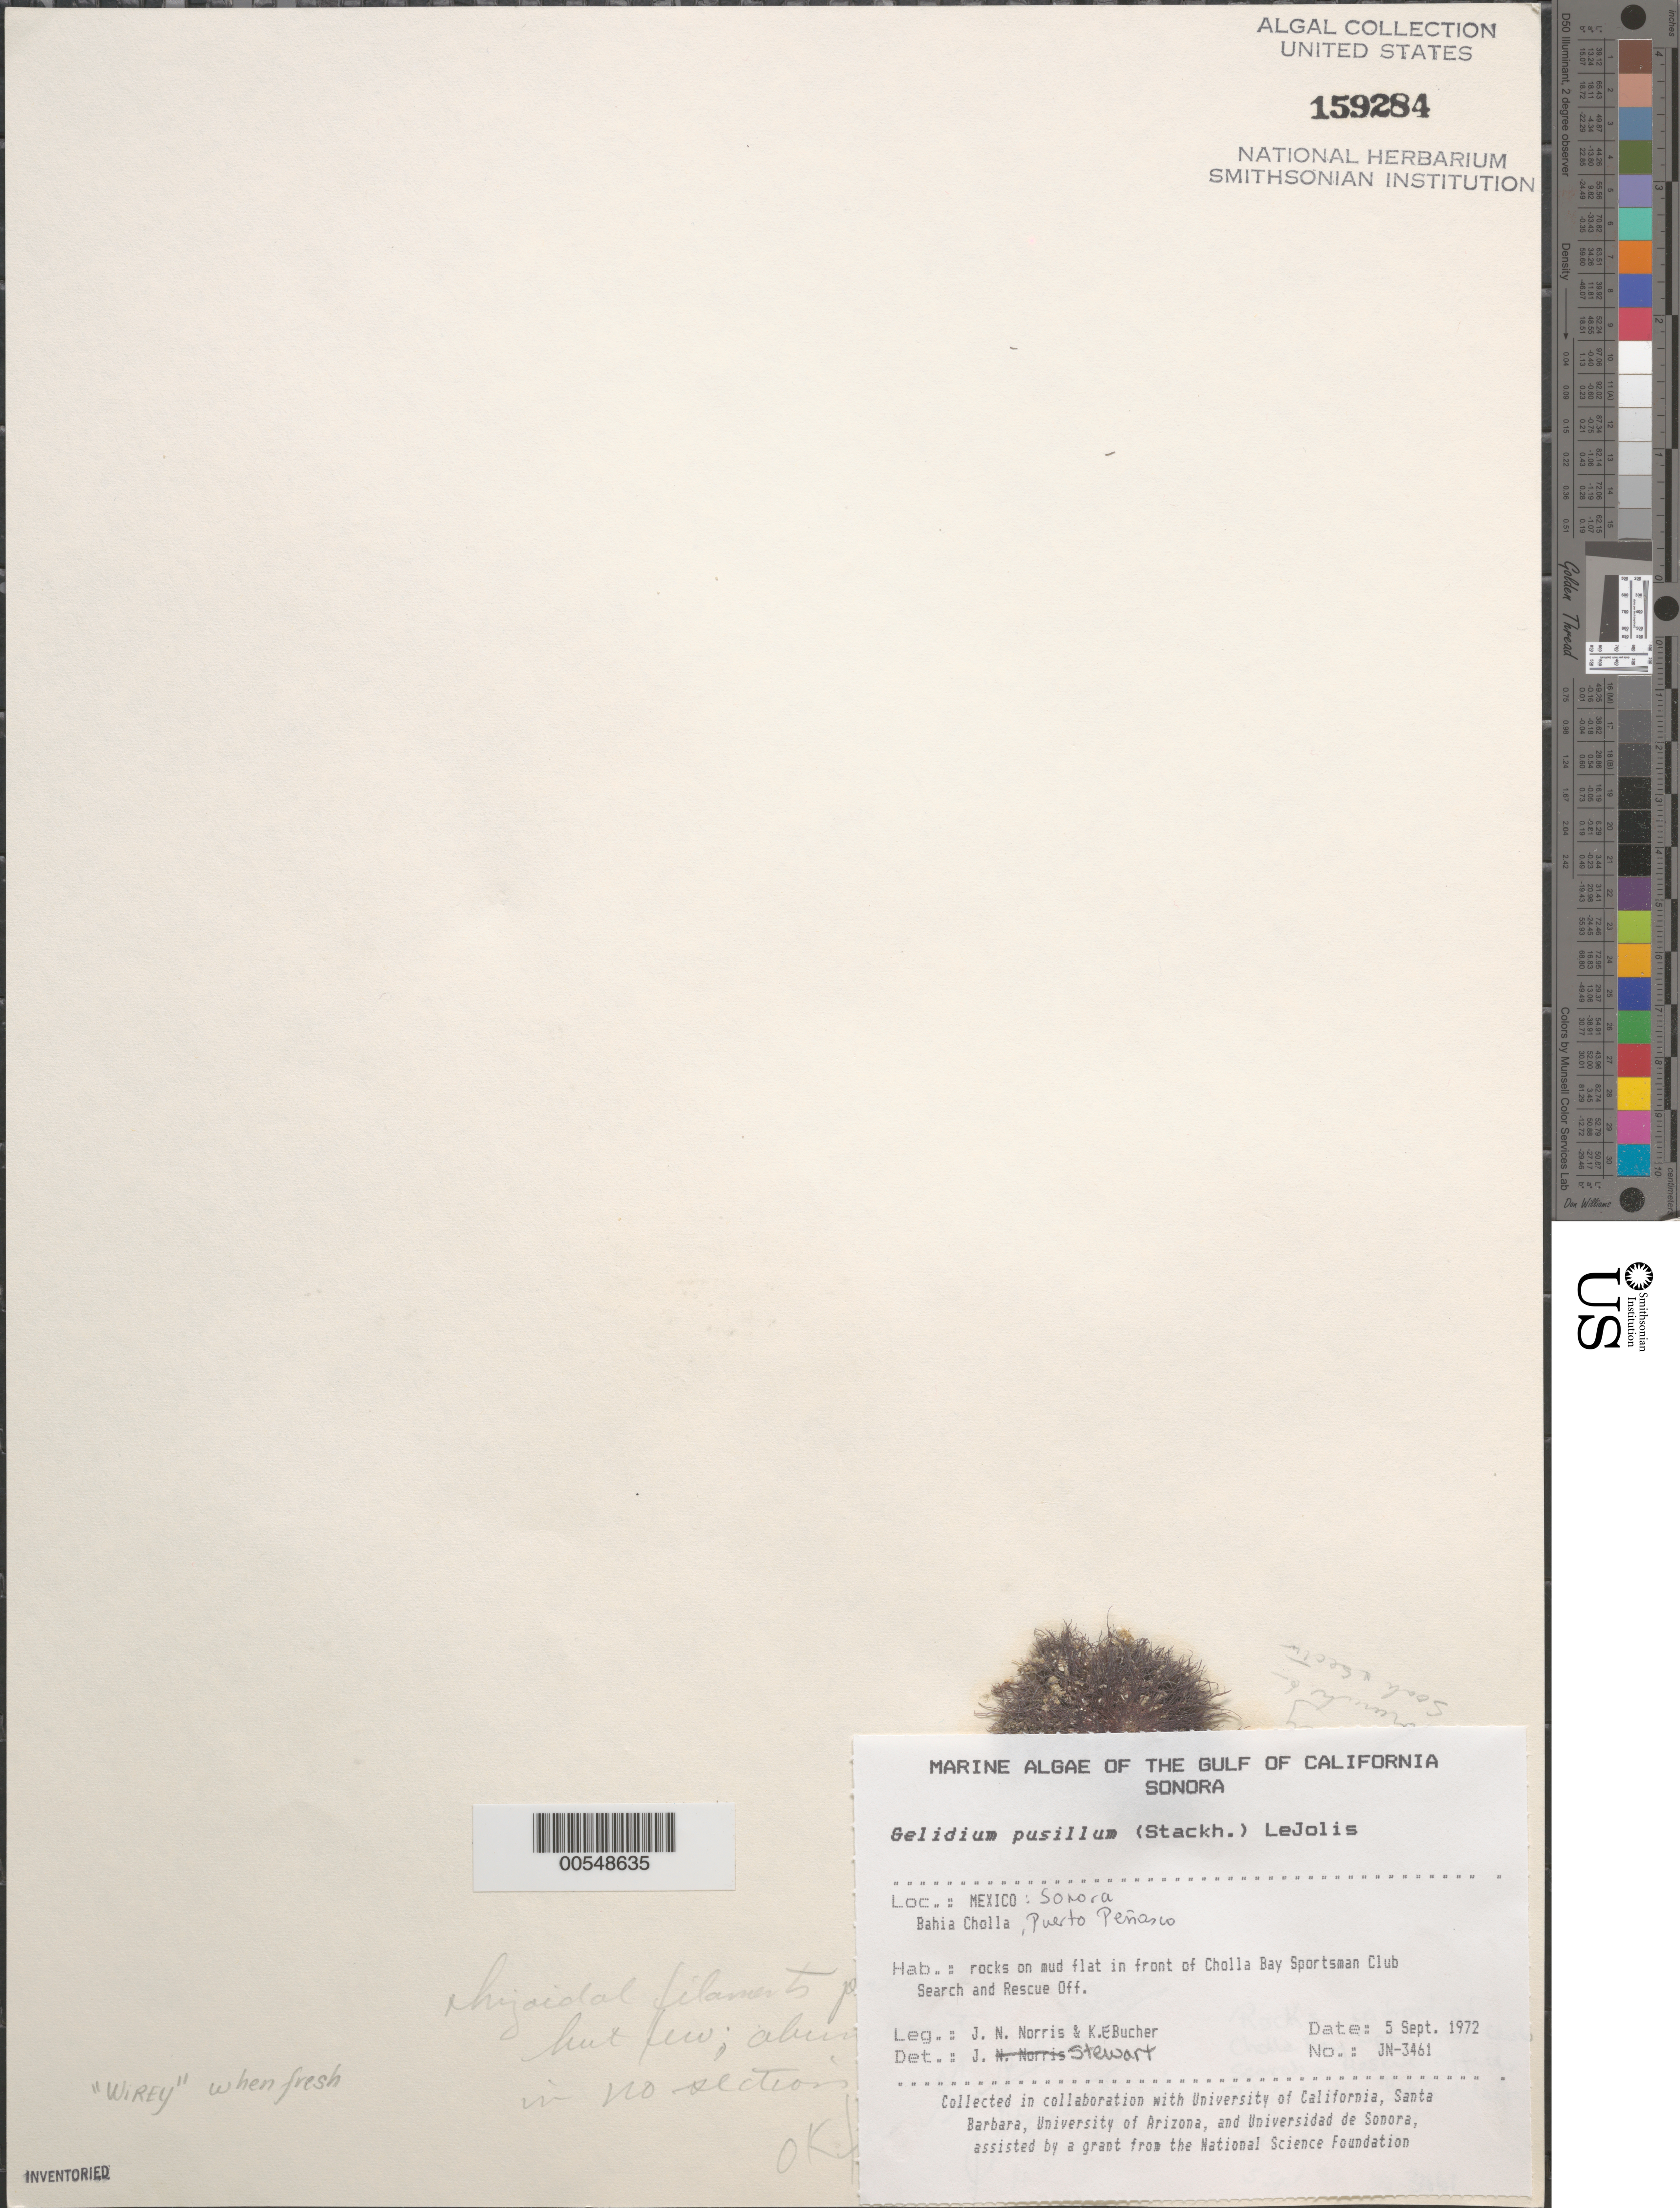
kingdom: Plantae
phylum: Rhodophyta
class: Florideophyceae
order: Gelidiales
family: Gelidiaceae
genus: Gelidium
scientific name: Gelidium pusillum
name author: (Stackh.) Le Jol.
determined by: Stewart, J.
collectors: J. N. Norris & K. E. Bucher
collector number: JN-3461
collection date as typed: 05 Sep 1972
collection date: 1972-09-05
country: Mexico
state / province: Sonora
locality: Bahia Cholla, Puerto Penasco, Cholla Bay Sportsman Club Search and Rescue Office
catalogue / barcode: US 159284